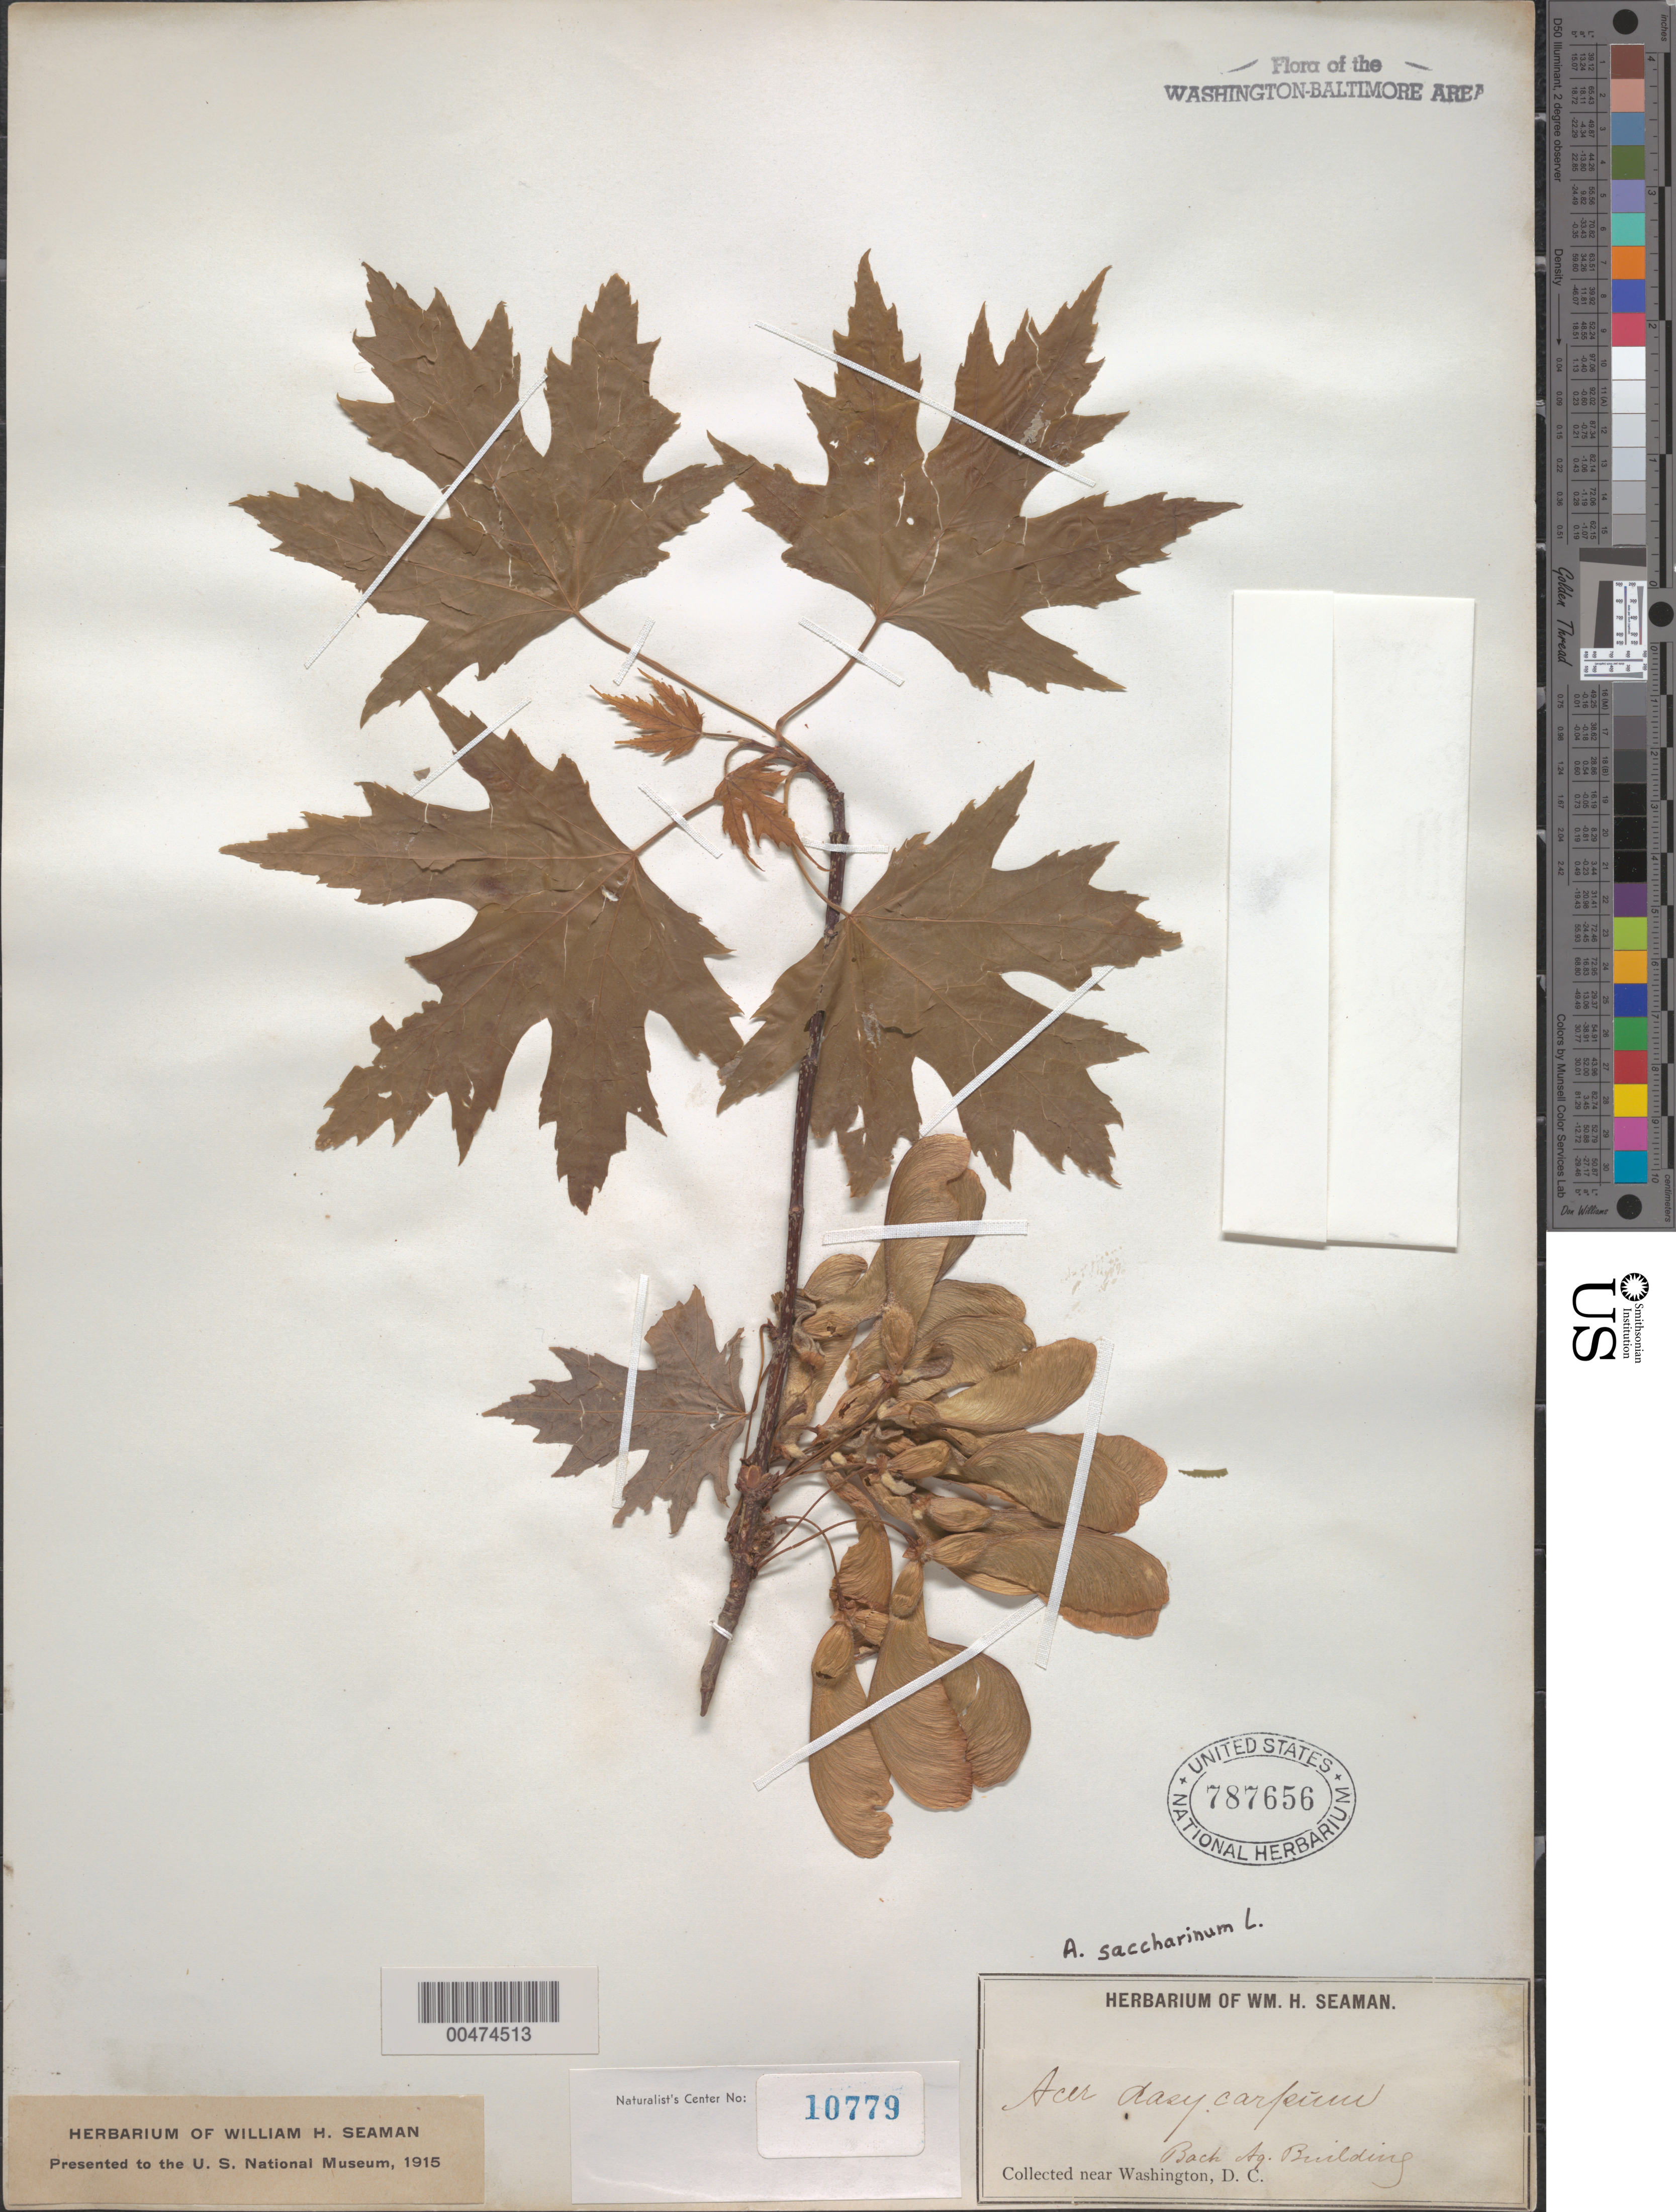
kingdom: Plantae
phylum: Tracheophyta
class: Magnoliopsida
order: Sapindales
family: Sapindaceae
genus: Acer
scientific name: Acer saccharinum subsp. floridanum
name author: (Chapm.) Wesm.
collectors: W. Seaman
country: United States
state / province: District of Columbia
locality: Washington DC, back of Agriculture Building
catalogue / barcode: US 787656